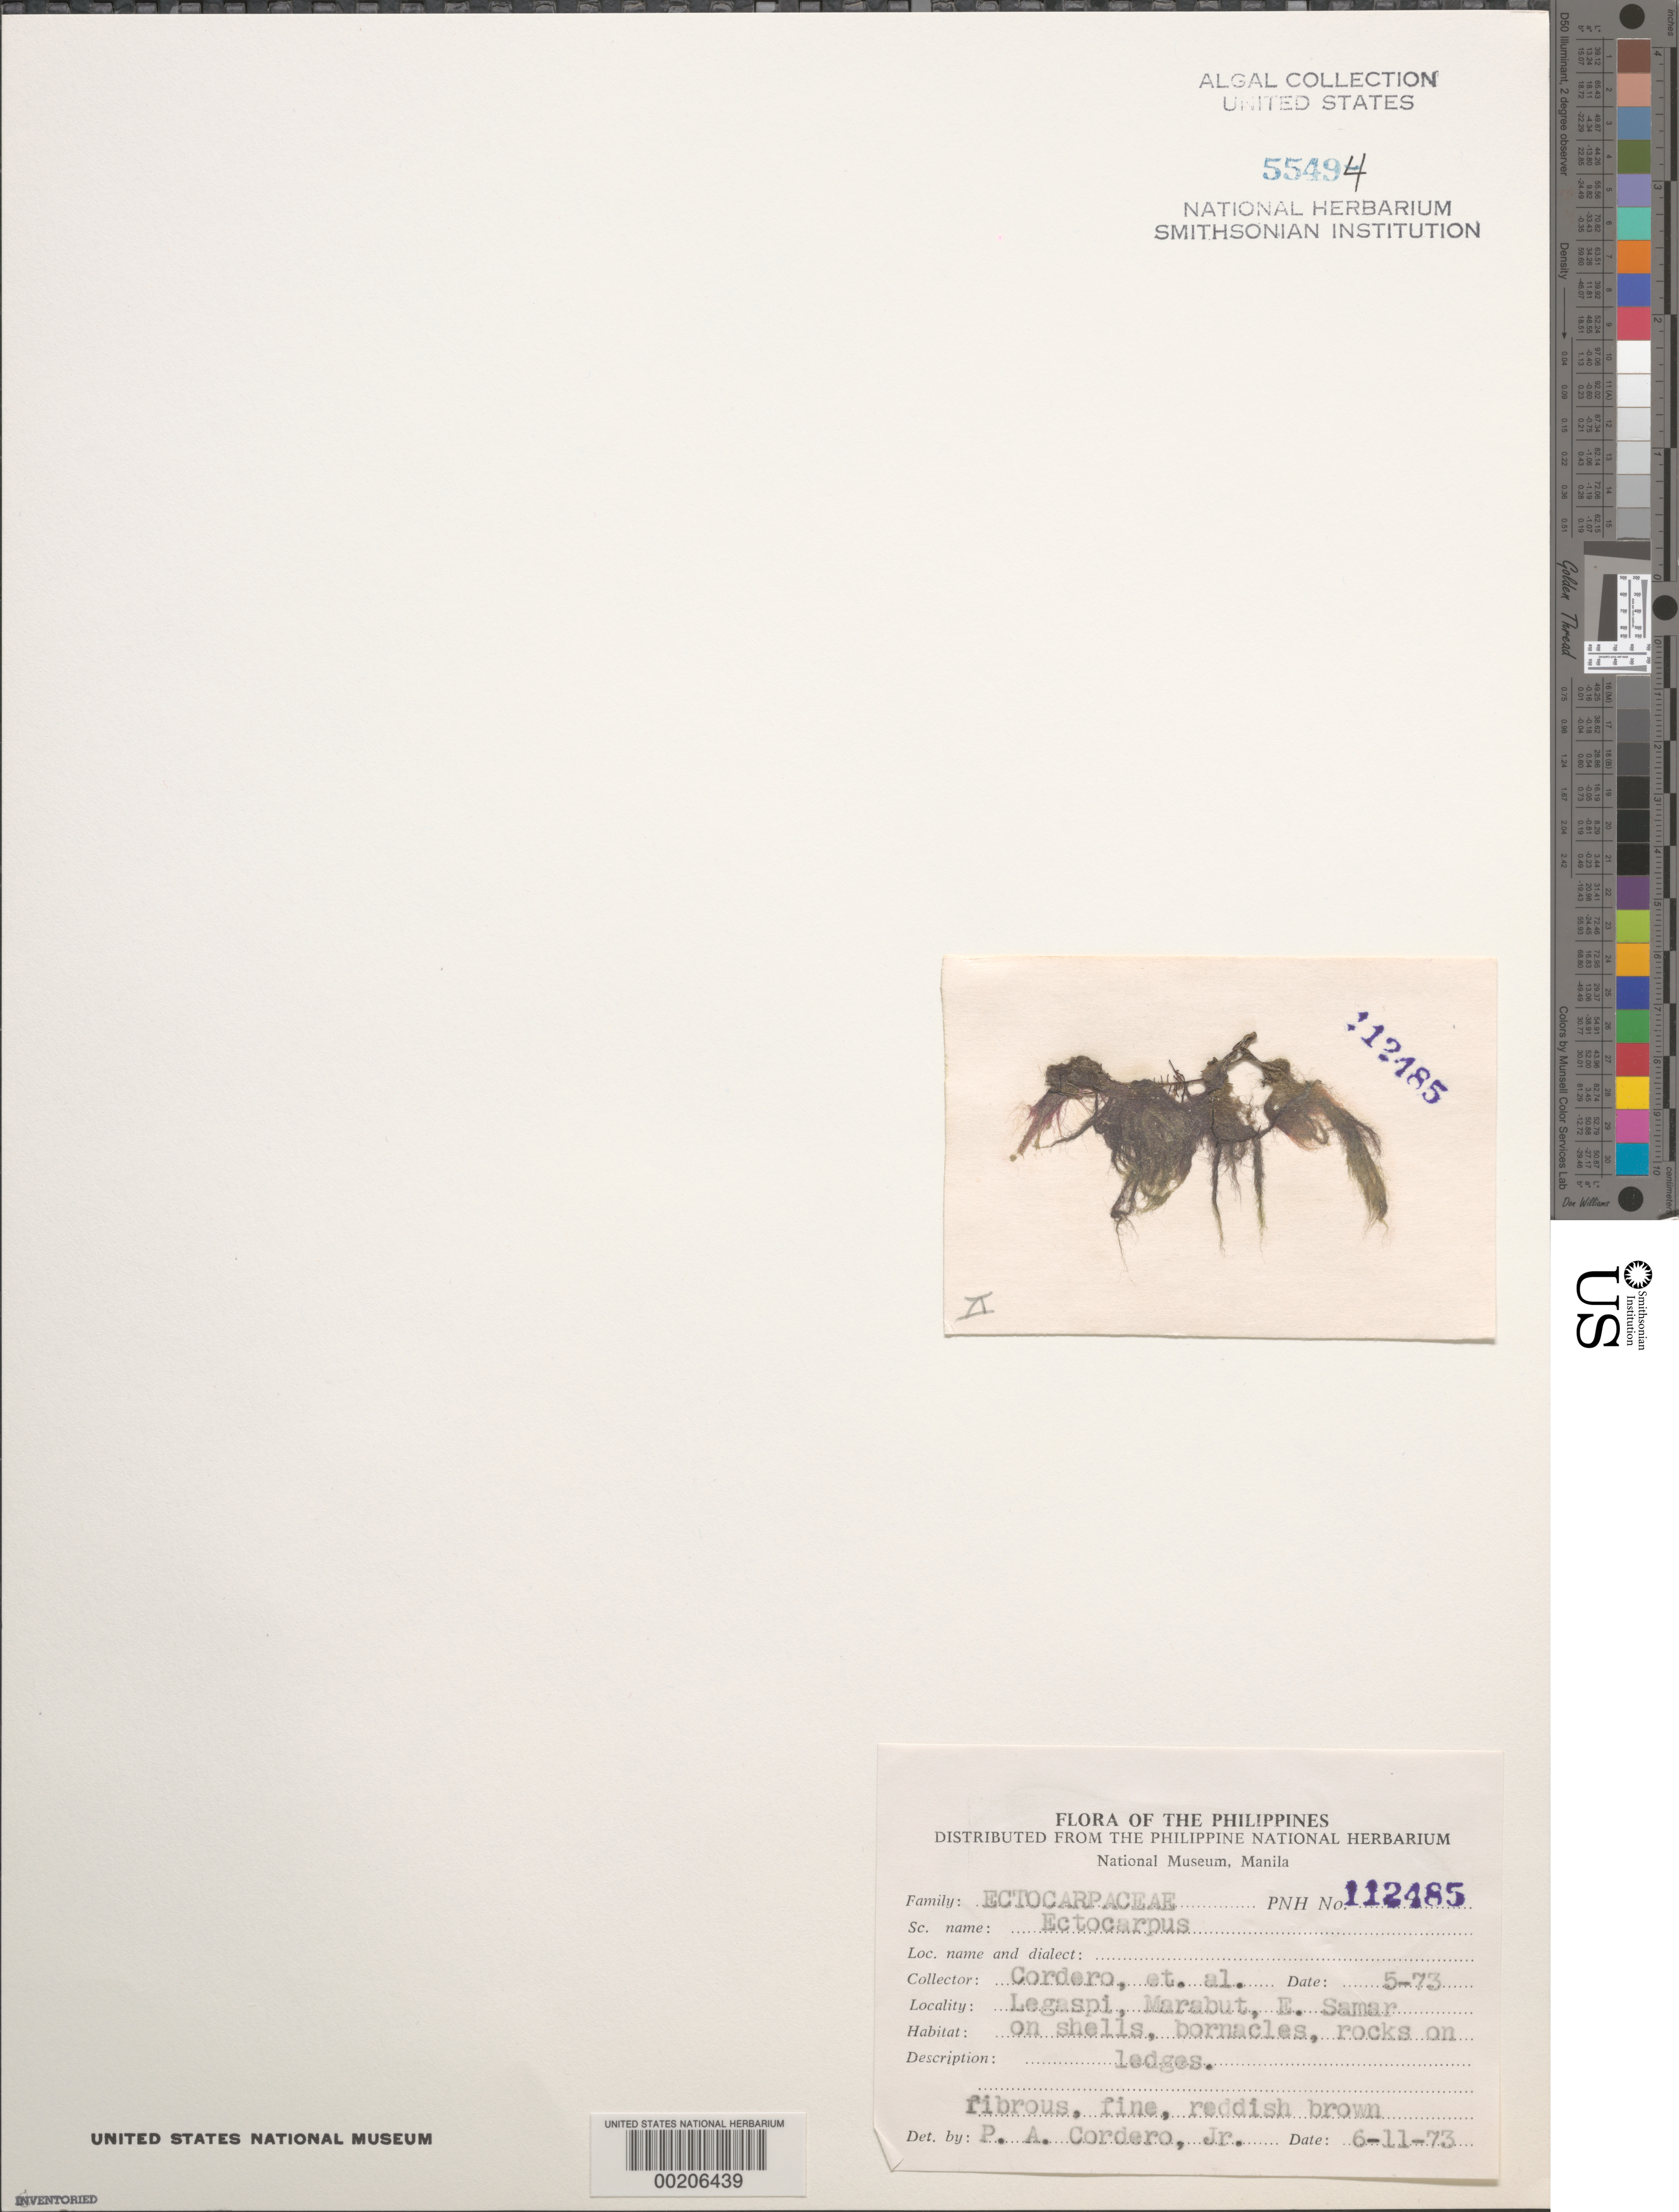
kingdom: Chromista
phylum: Ochrophyta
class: Phaeophyceae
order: Ectocarpales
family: Ectocarpaceae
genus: Ectocarpus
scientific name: Ectocarpus sp.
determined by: Cordero, P. A., Jr.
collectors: P. A. Cordero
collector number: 112485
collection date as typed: May 1913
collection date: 1913-05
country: Philippines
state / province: Eastern Visayas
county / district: Eastern Samar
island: Samar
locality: Legaspi, Marabut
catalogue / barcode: US 55494